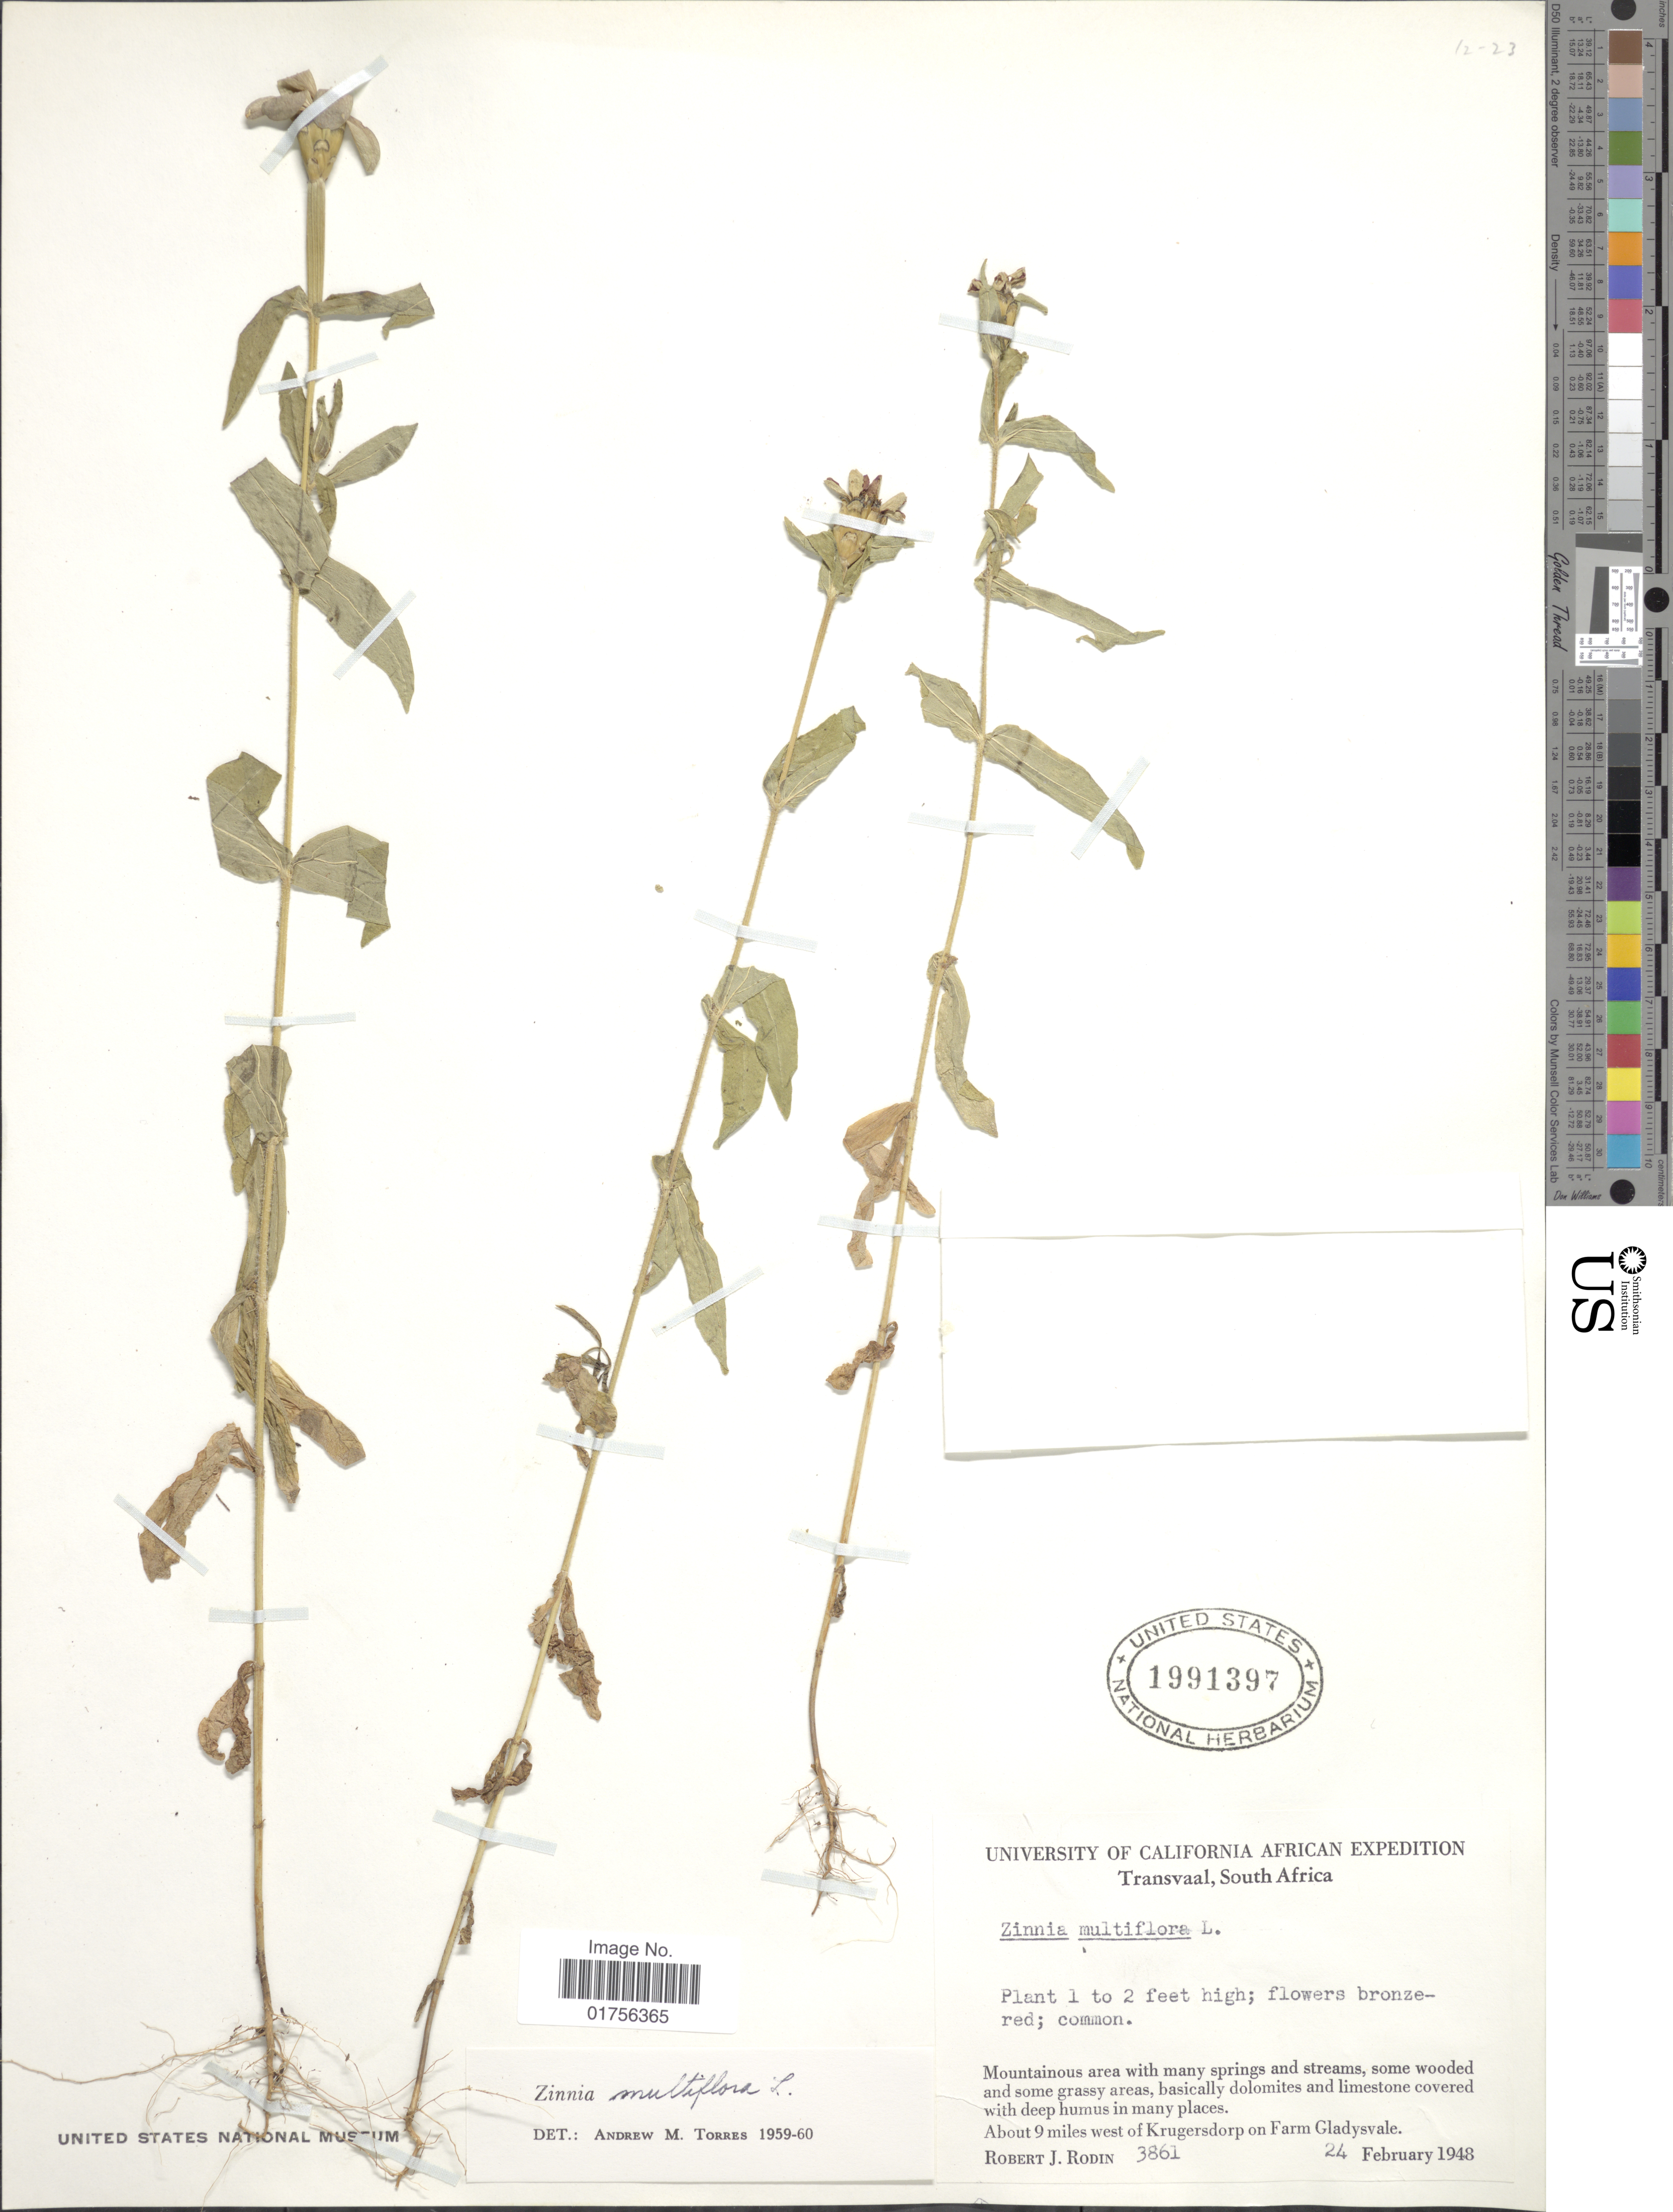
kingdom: Plantae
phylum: Tracheophyta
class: Magnoliopsida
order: Asterales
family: Asteraceae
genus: Zinnia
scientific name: Zinnia multiflora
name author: L.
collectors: R. J. Rodin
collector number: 3861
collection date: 1948-02-24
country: South Africa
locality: Transvaal, South Africa, About 9 miles west of Krugersdorp on Farm Gladysvale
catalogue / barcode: US 1991397